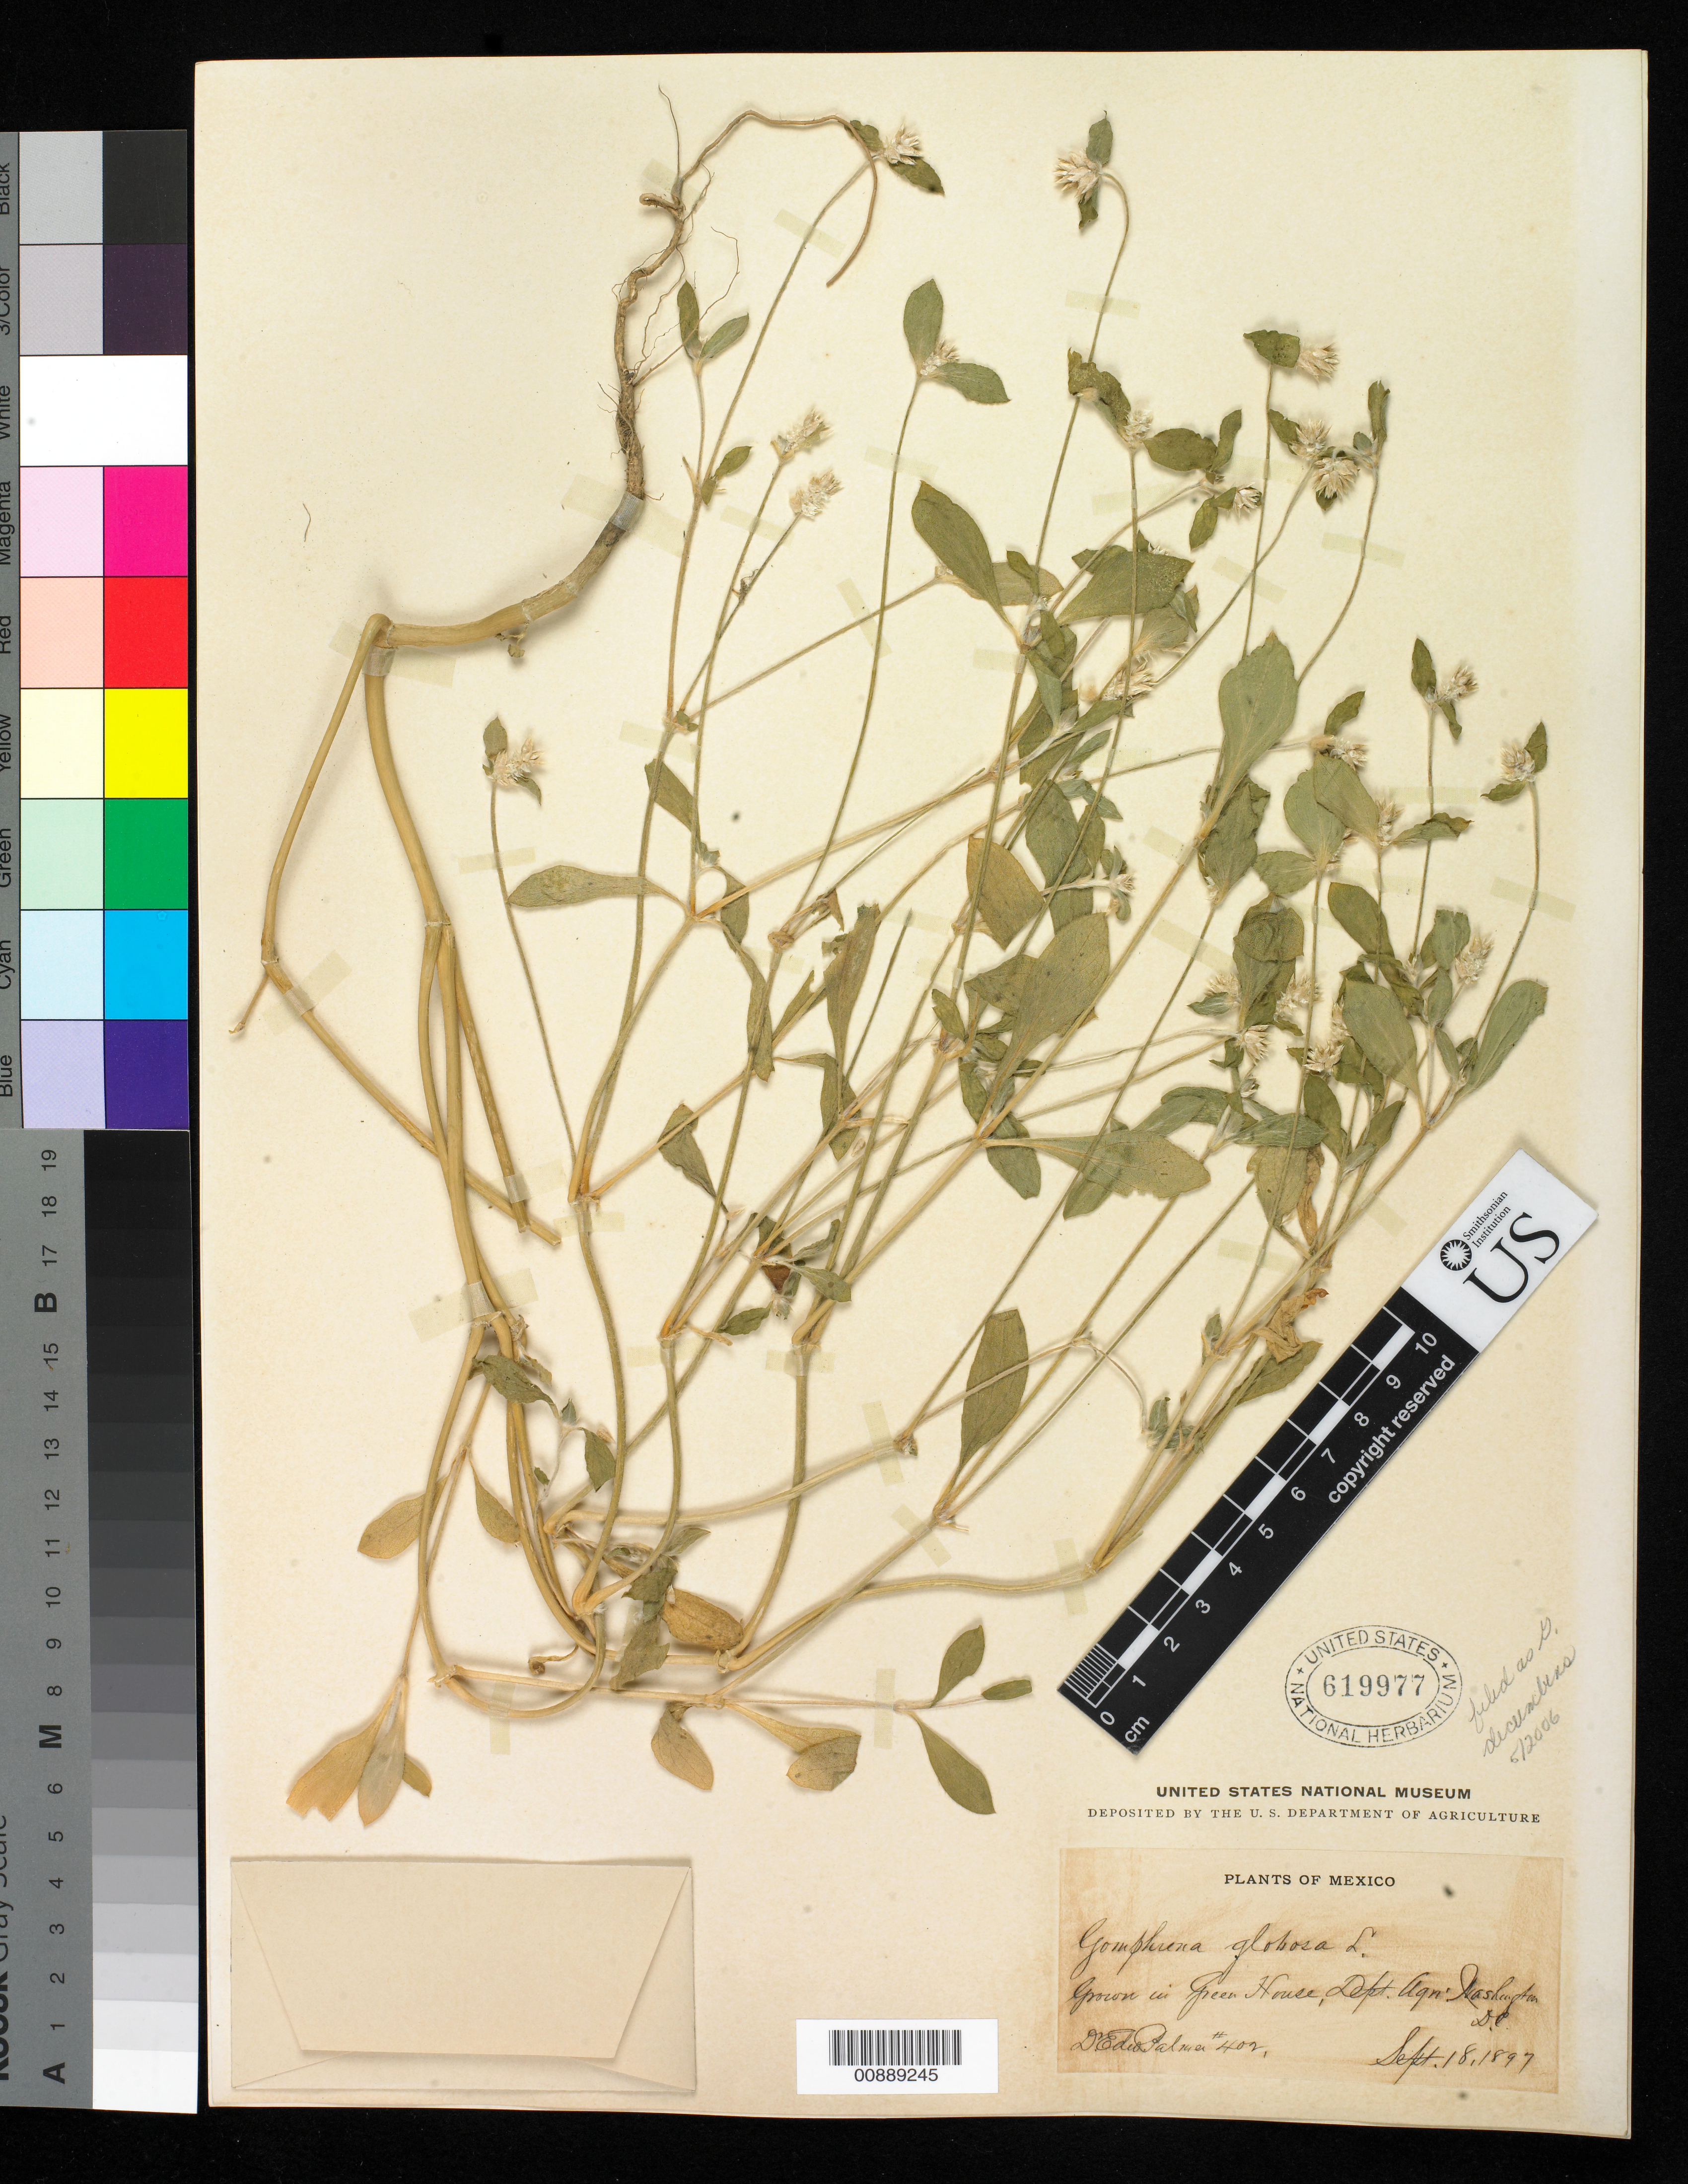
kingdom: Plantae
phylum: Tracheophyta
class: Magnoliopsida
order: Caryophyllales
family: Amaranthaceae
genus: Gomphrena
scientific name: Gomphrena decumbens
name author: Jacq.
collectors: E. Palmer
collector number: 402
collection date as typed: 18 Sep 1897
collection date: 1897-09-18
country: Mexico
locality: Mexico.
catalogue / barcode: US 619977